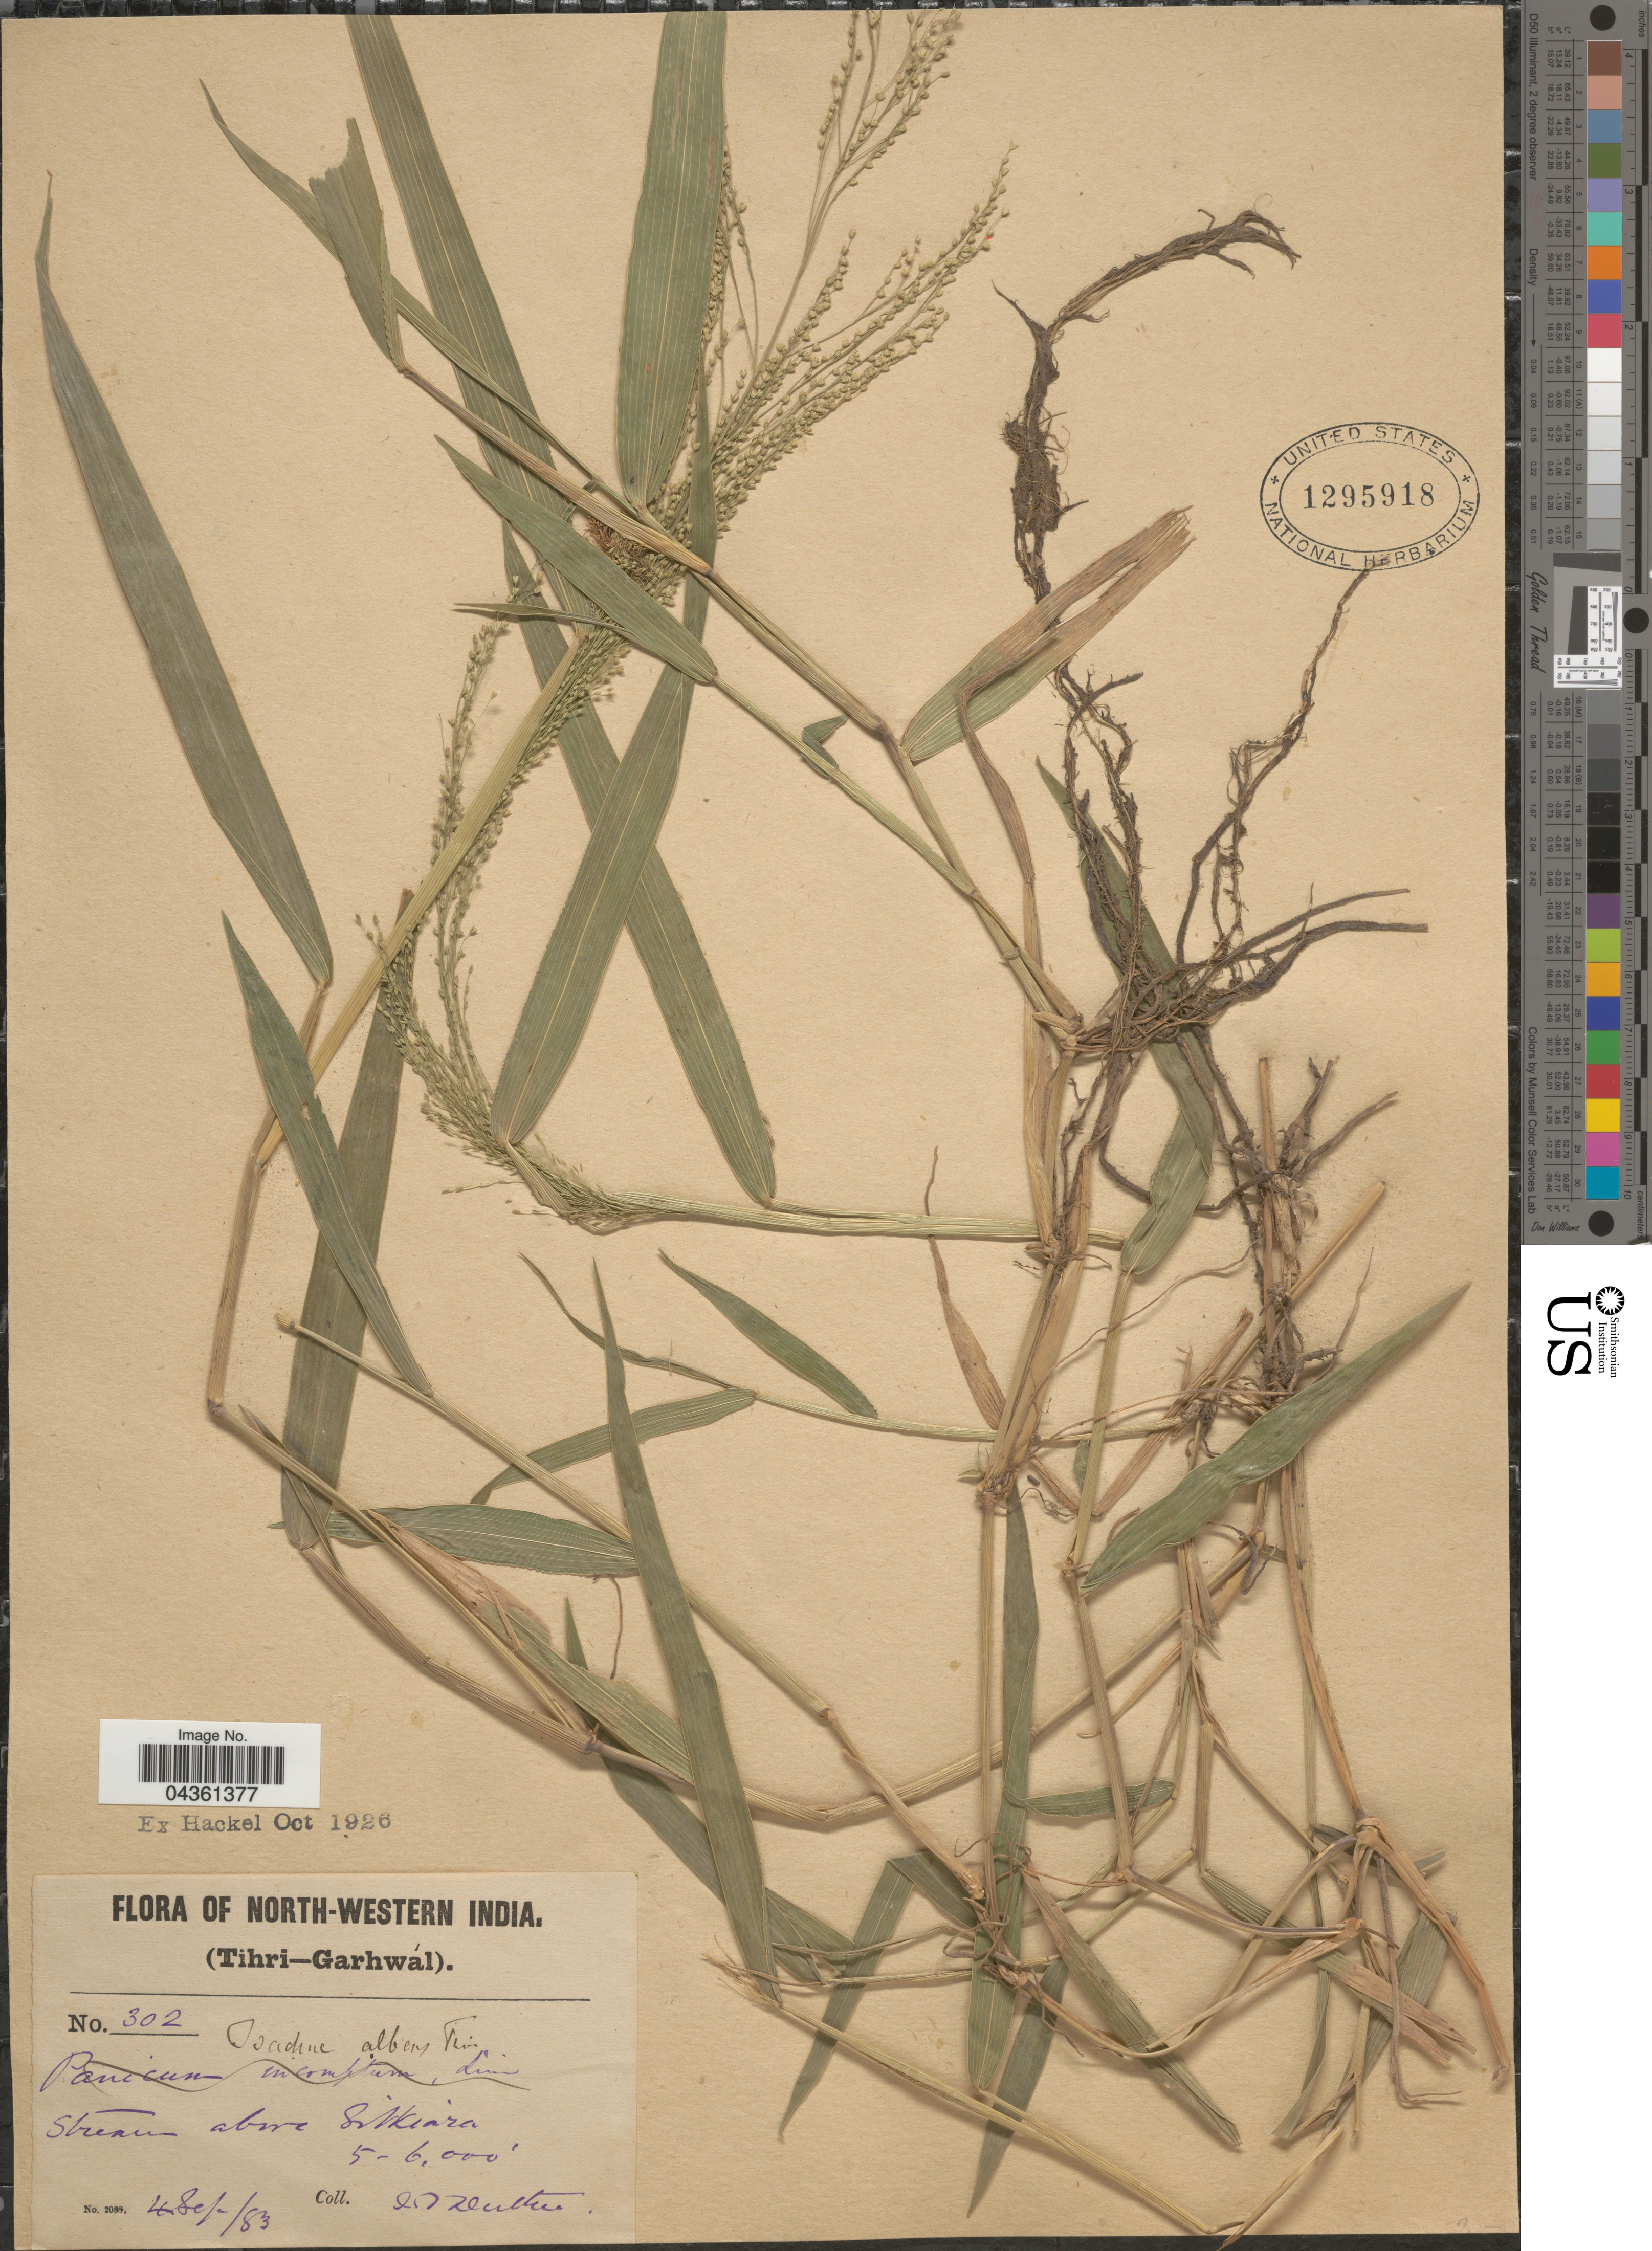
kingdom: Plantae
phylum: Tracheophyta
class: Liliopsida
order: Poales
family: Poaceae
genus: Isachne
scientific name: Isachne albens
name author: Trin.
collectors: J. F. Duthie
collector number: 302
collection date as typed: Transcribed d/m/y: 4/9/83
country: India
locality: North-Western India. (Tihri-Garhwál). Stream above Sikaira.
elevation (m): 1524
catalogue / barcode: US 1295918